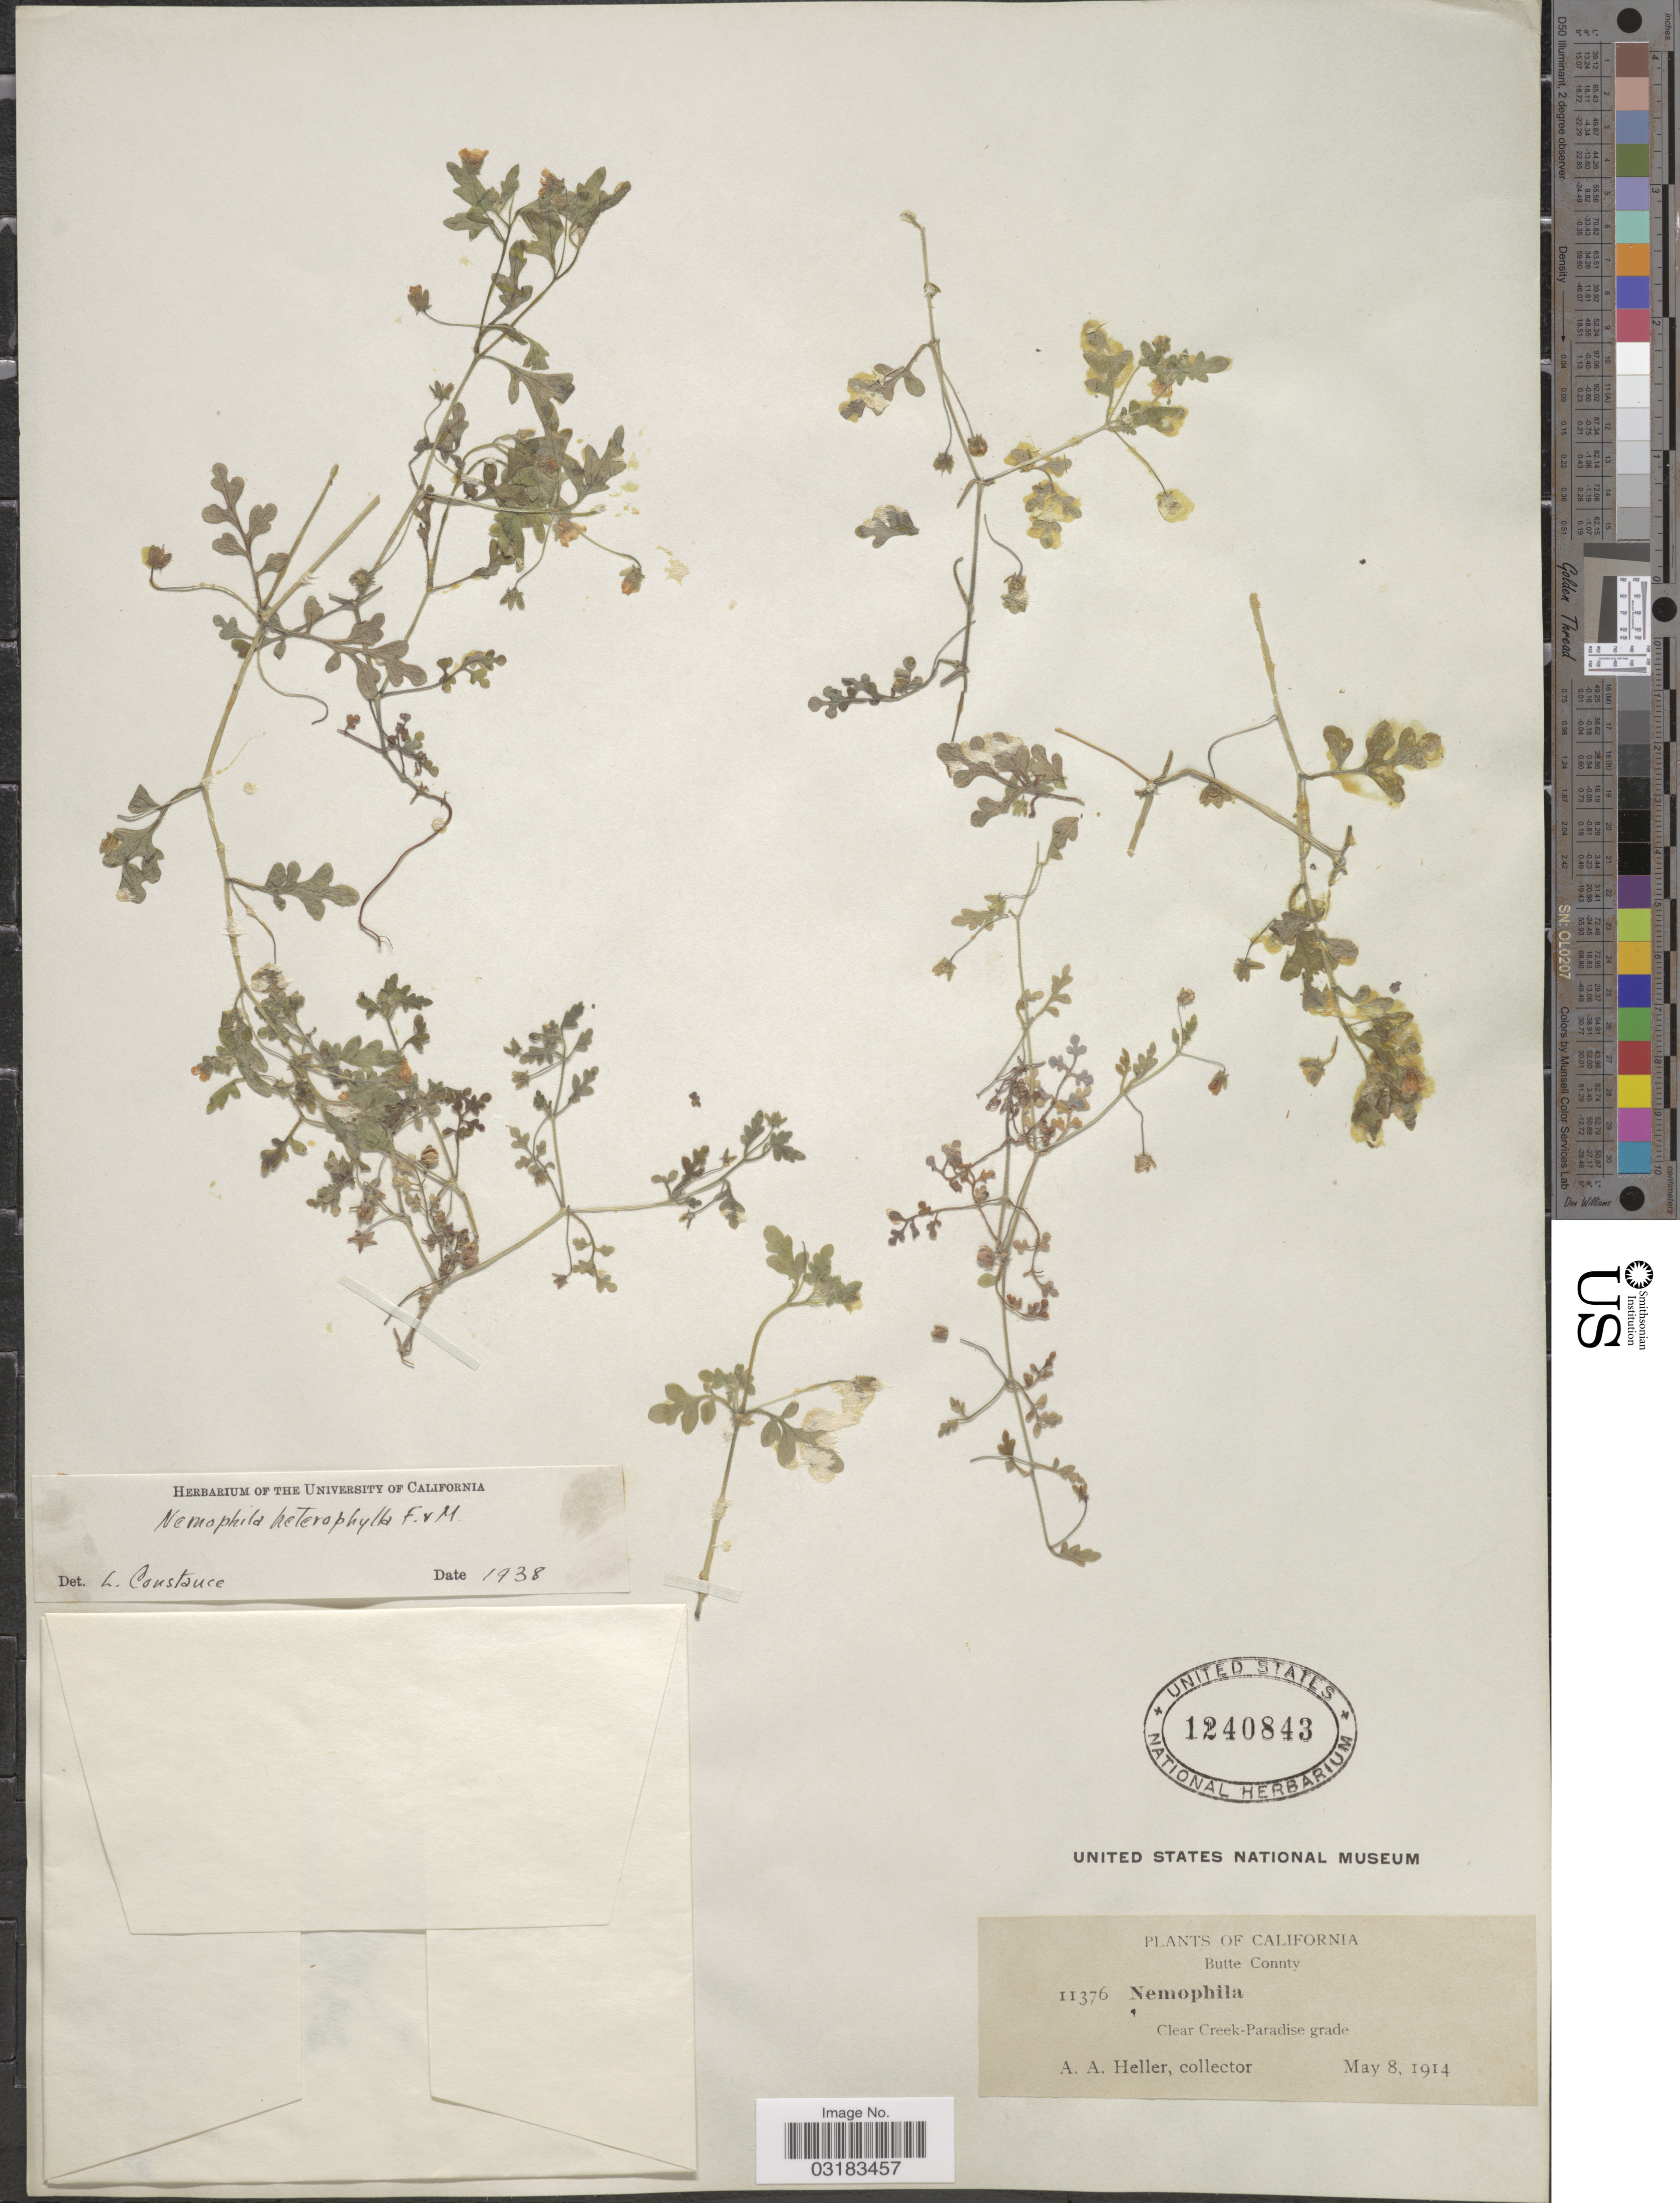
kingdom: Plantae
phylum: Tracheophyta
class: Magnoliopsida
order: Boraginales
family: Hydrophyllaceae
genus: Nemophila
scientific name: Nemophila heterophylla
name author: Fisch. & C.A. Mey.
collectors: A. A. Heller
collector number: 11376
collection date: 1914-05-08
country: United States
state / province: California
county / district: Butte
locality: Butte County. Clear Creek-Paradise grade.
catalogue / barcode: US 1240843